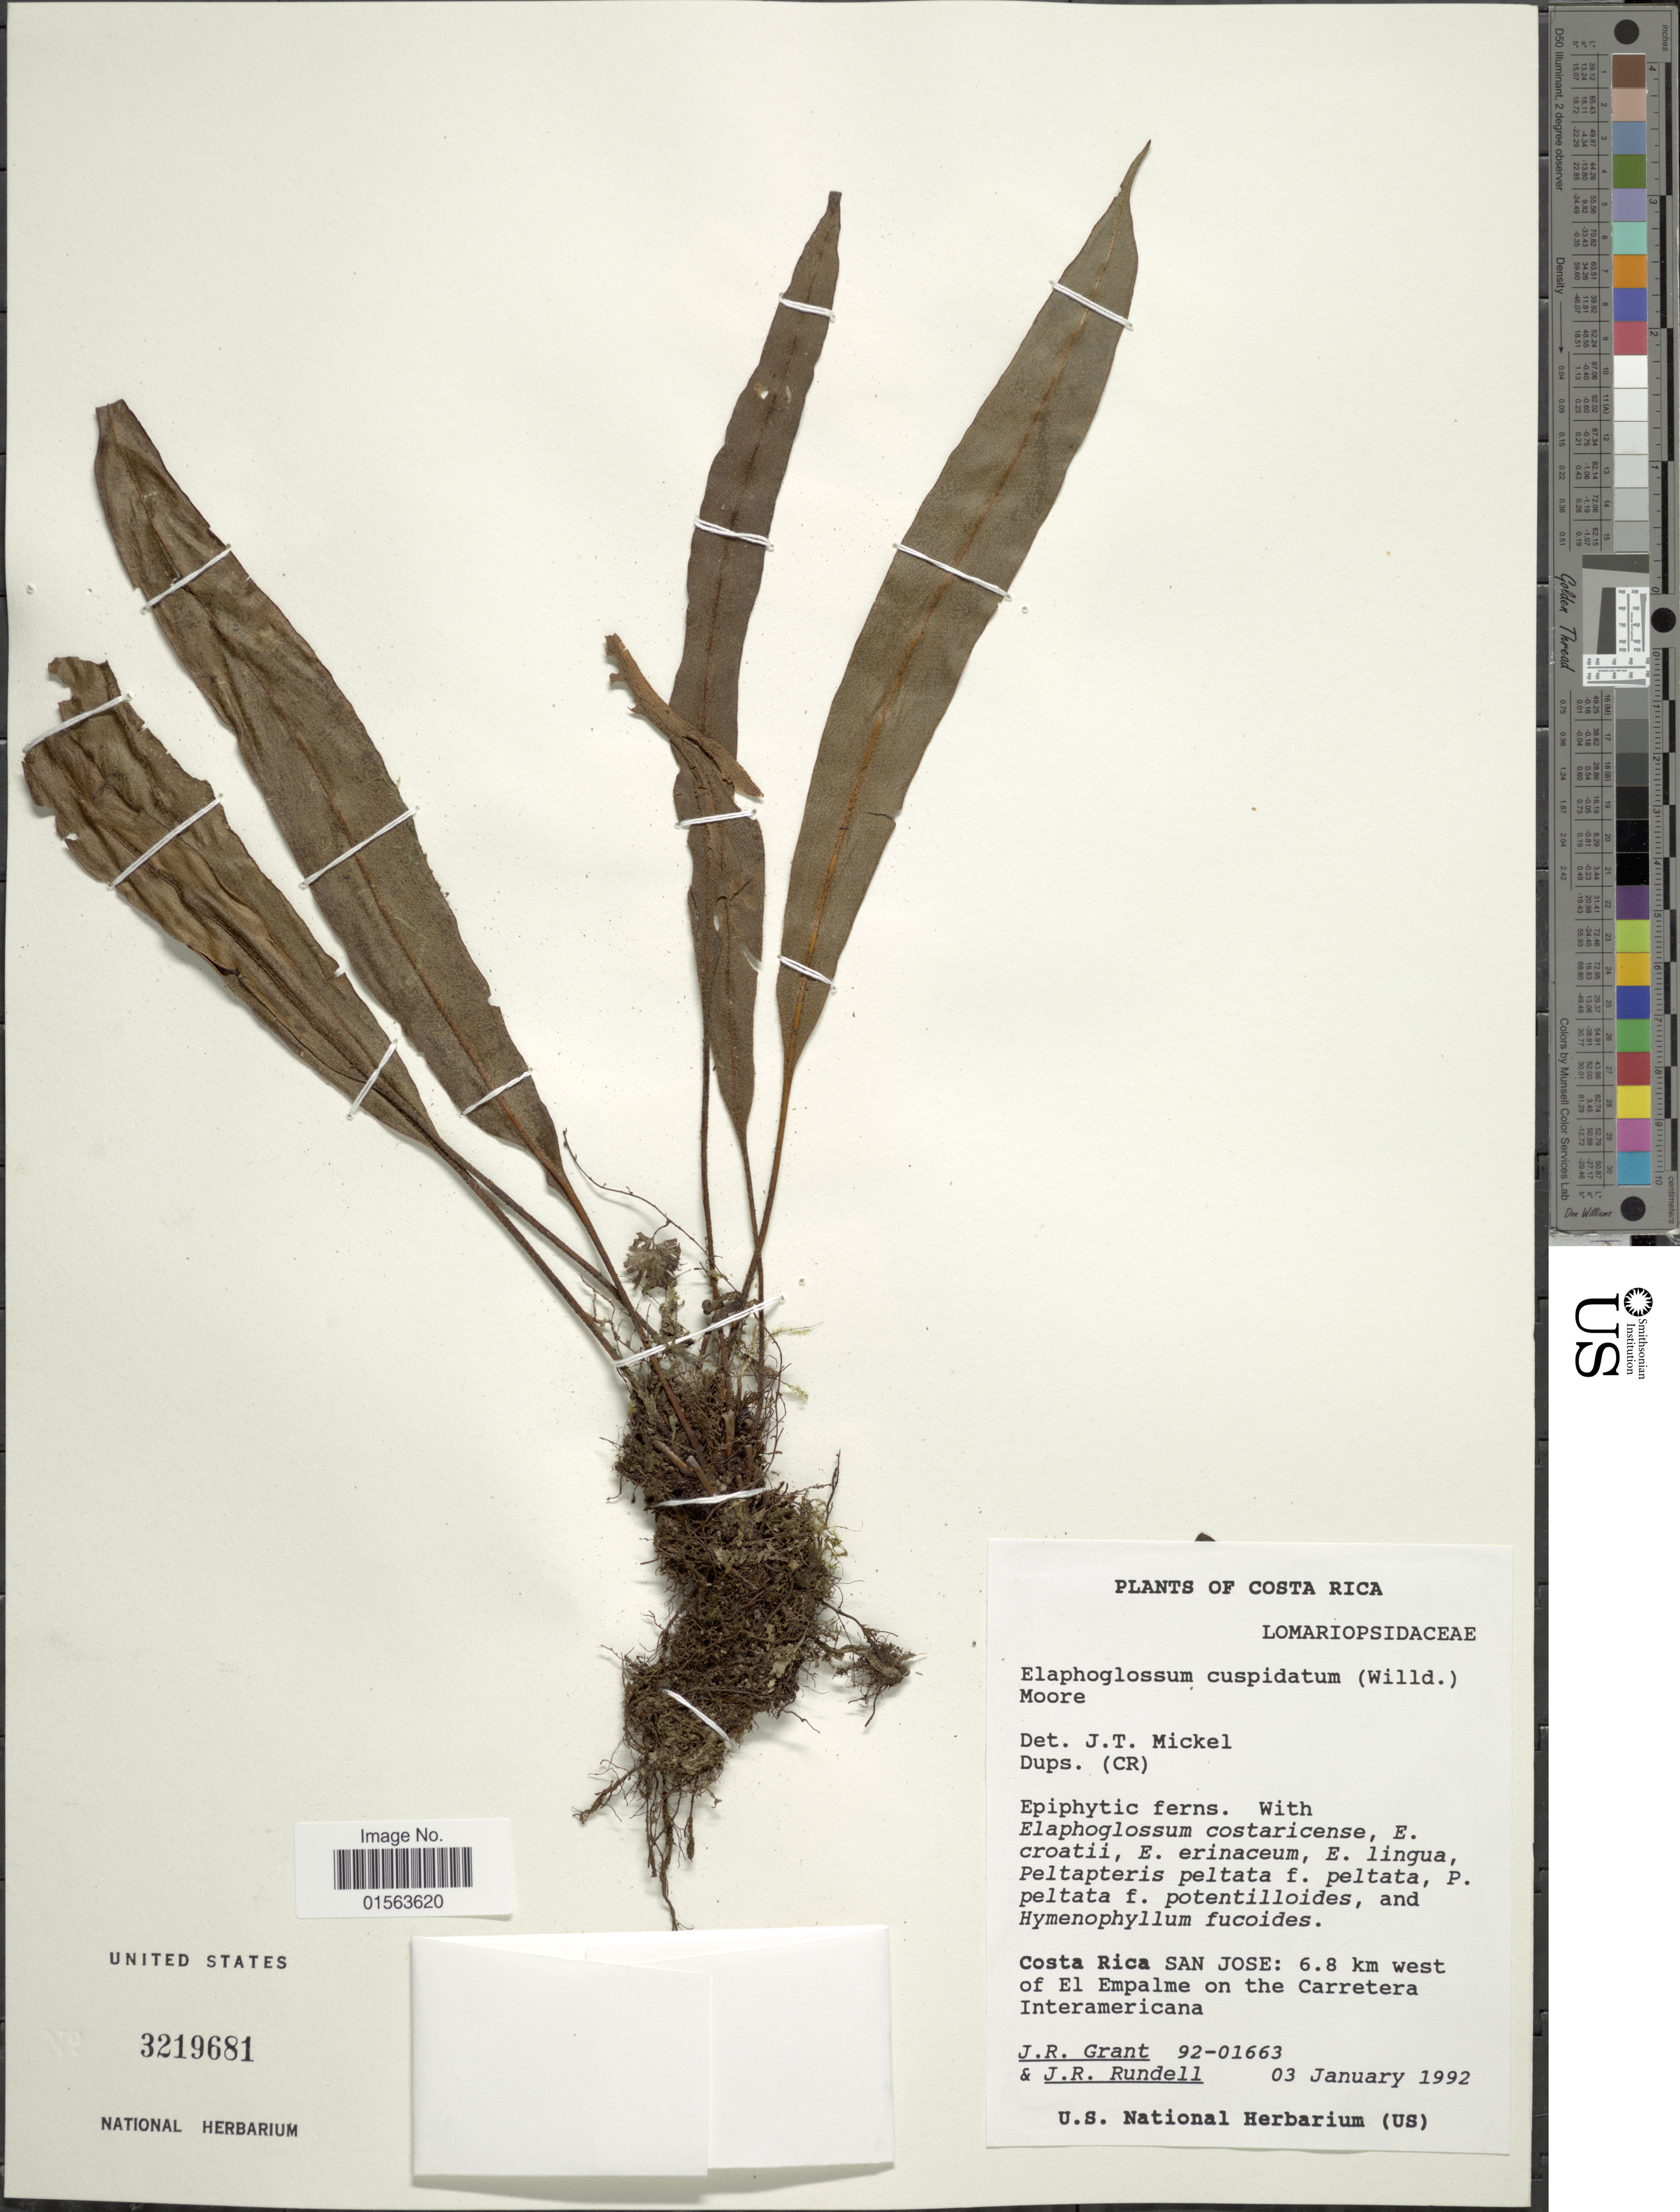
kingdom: Plantae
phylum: Tracheophyta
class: Polypodiopsida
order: Polypodiales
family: Dryopteridaceae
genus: Elaphoglossum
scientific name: Elaphoglossum hammelianum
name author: A. Rojas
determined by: Matos, F. B.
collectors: J. Grant & J. R. Rundell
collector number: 92-01663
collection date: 1992-01-03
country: Costa Rica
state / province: San José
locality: Costa Rica, San Jose: 6.8 km west of El Empalme on the Carretera Interamericana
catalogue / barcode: US 3219681